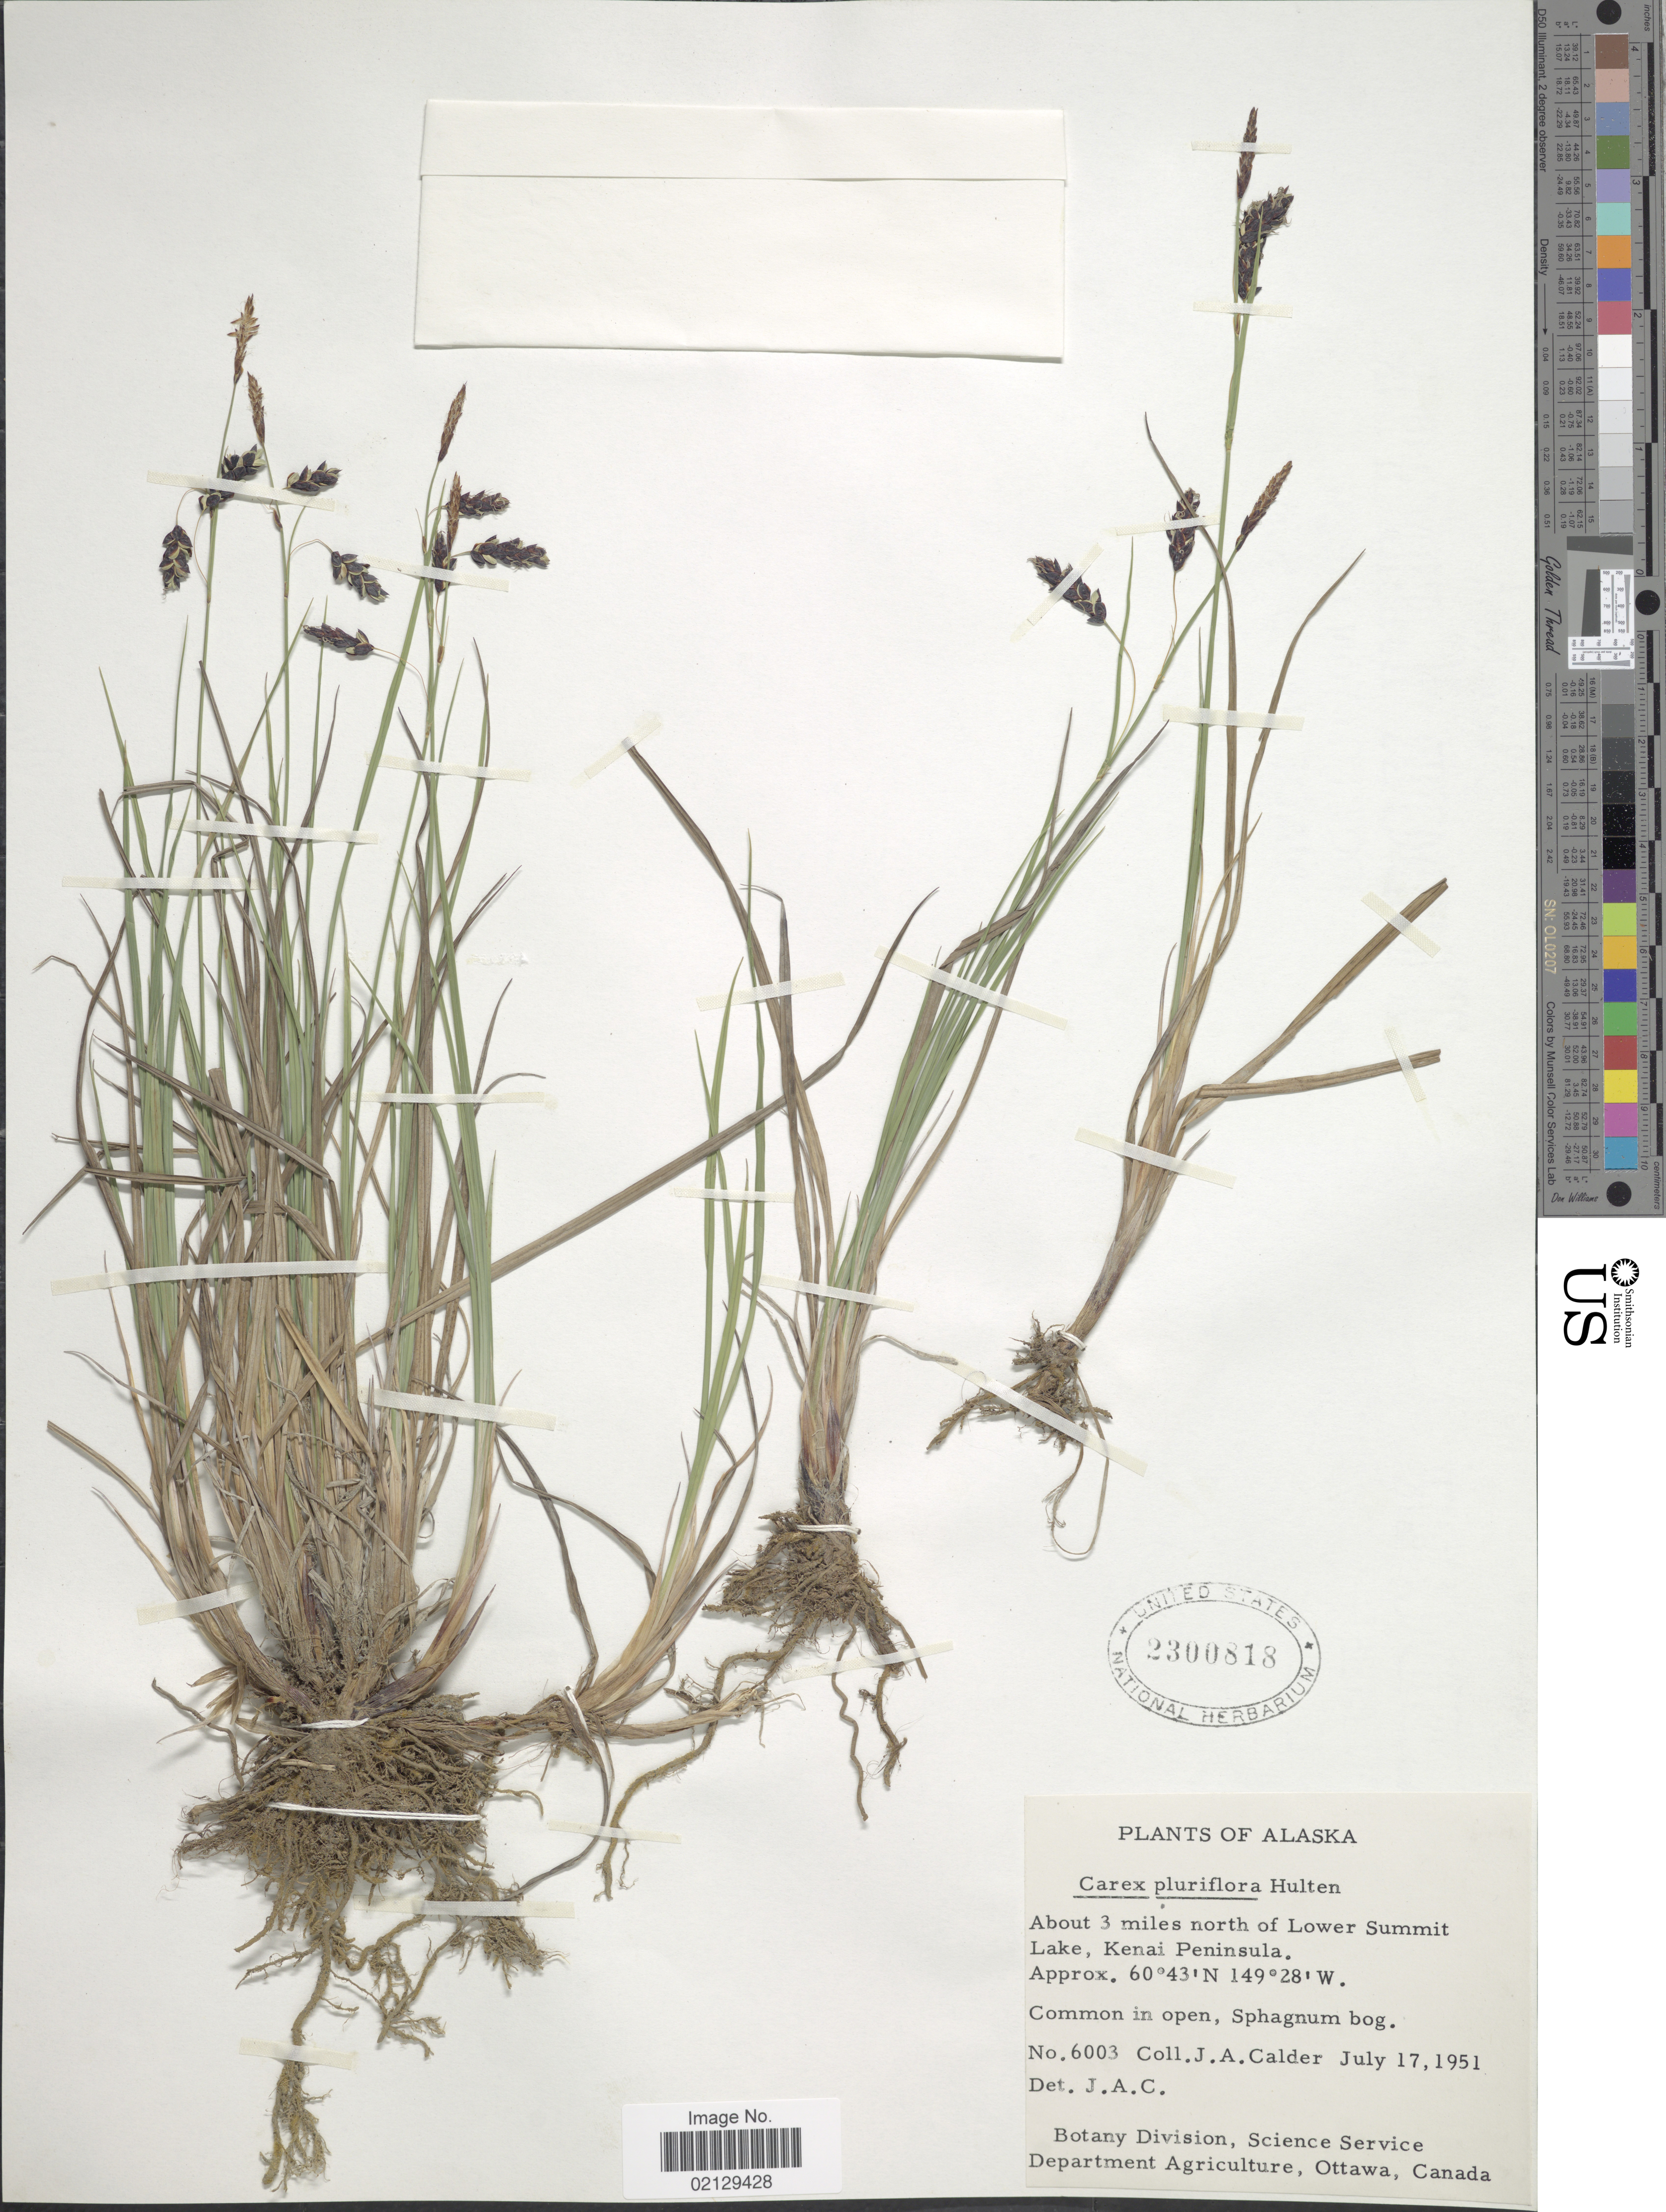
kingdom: Plantae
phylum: Tracheophyta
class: Liliopsida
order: Poales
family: Cyperaceae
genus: Carex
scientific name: Carex pluriflora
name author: Hultén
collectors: J. A. Calder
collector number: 6003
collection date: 1951-07-17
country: United States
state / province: Alaska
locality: About 3 miles north of Lower Summit Lake, Kenai Peninsula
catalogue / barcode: US 2300818